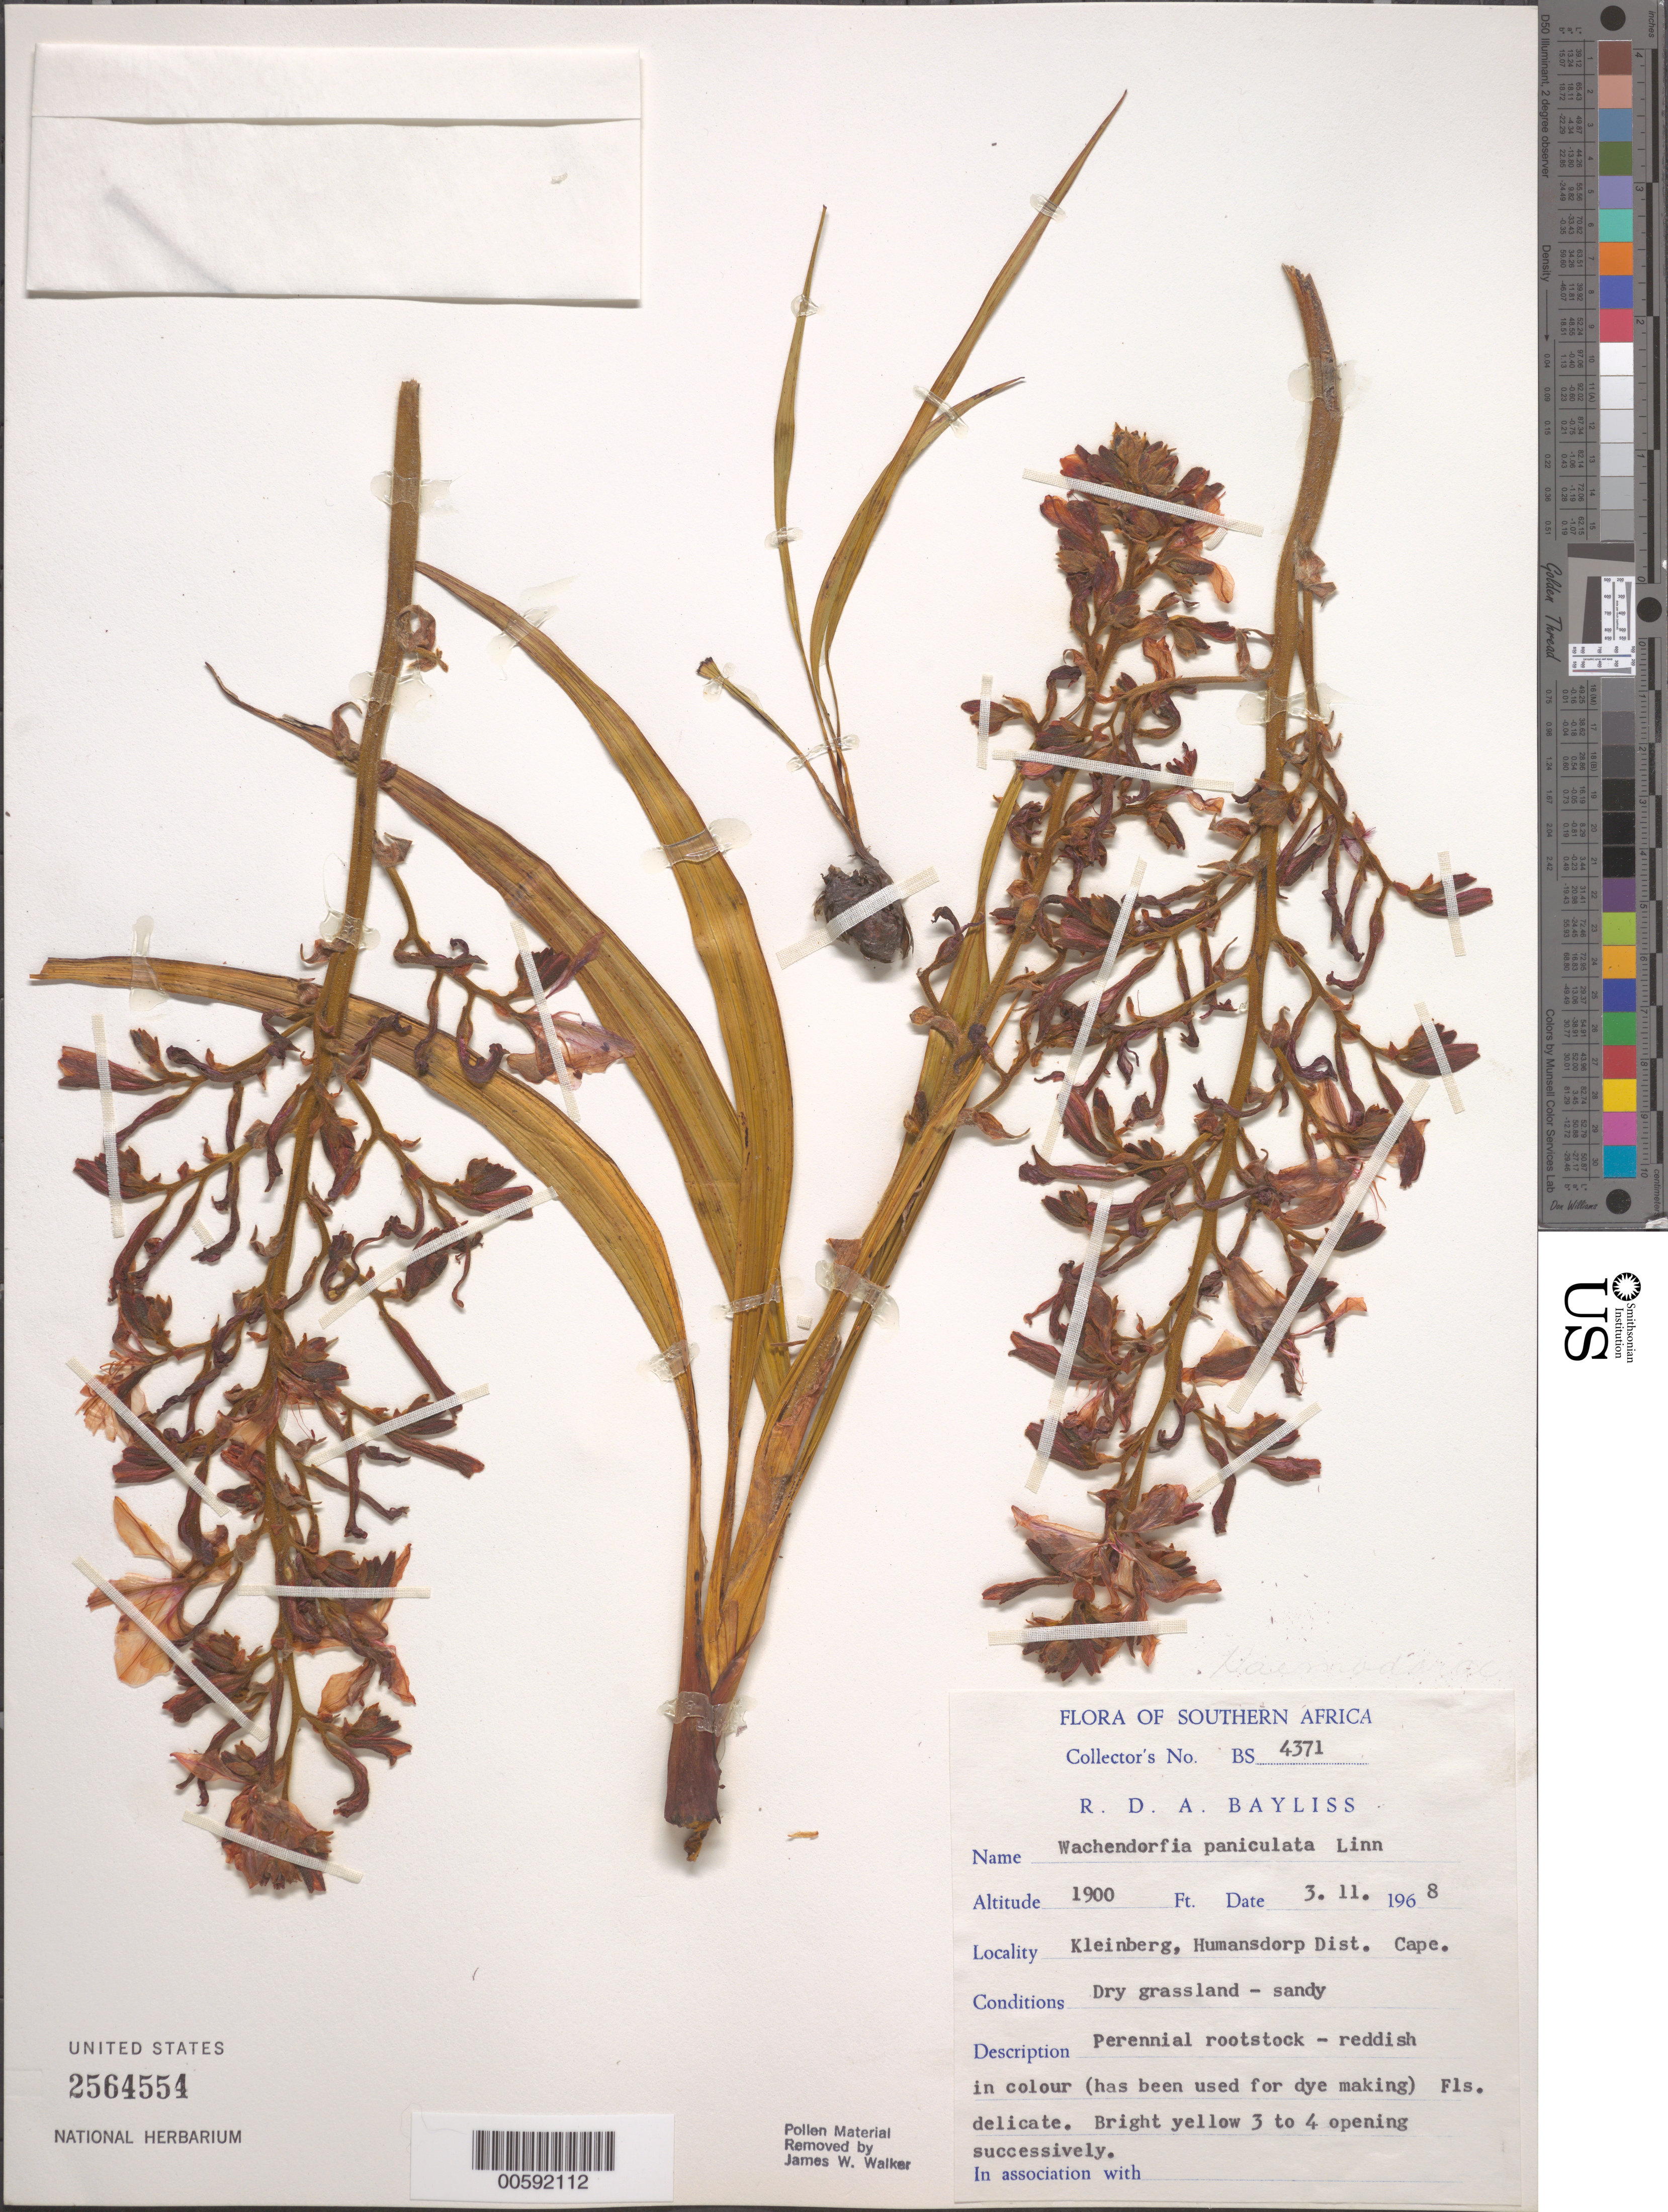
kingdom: Plantae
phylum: Tracheophyta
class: Liliopsida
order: Commelinales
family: Haemodoraceae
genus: Wachendorfia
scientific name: Wachendorfia paniculata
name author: L.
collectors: R. Bayliss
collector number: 4371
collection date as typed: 03 Nov 1968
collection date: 1968-11-03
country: South Africa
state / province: Eastern Cape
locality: Kleinberg, Humansdorp Dist.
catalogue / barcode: US 2564554